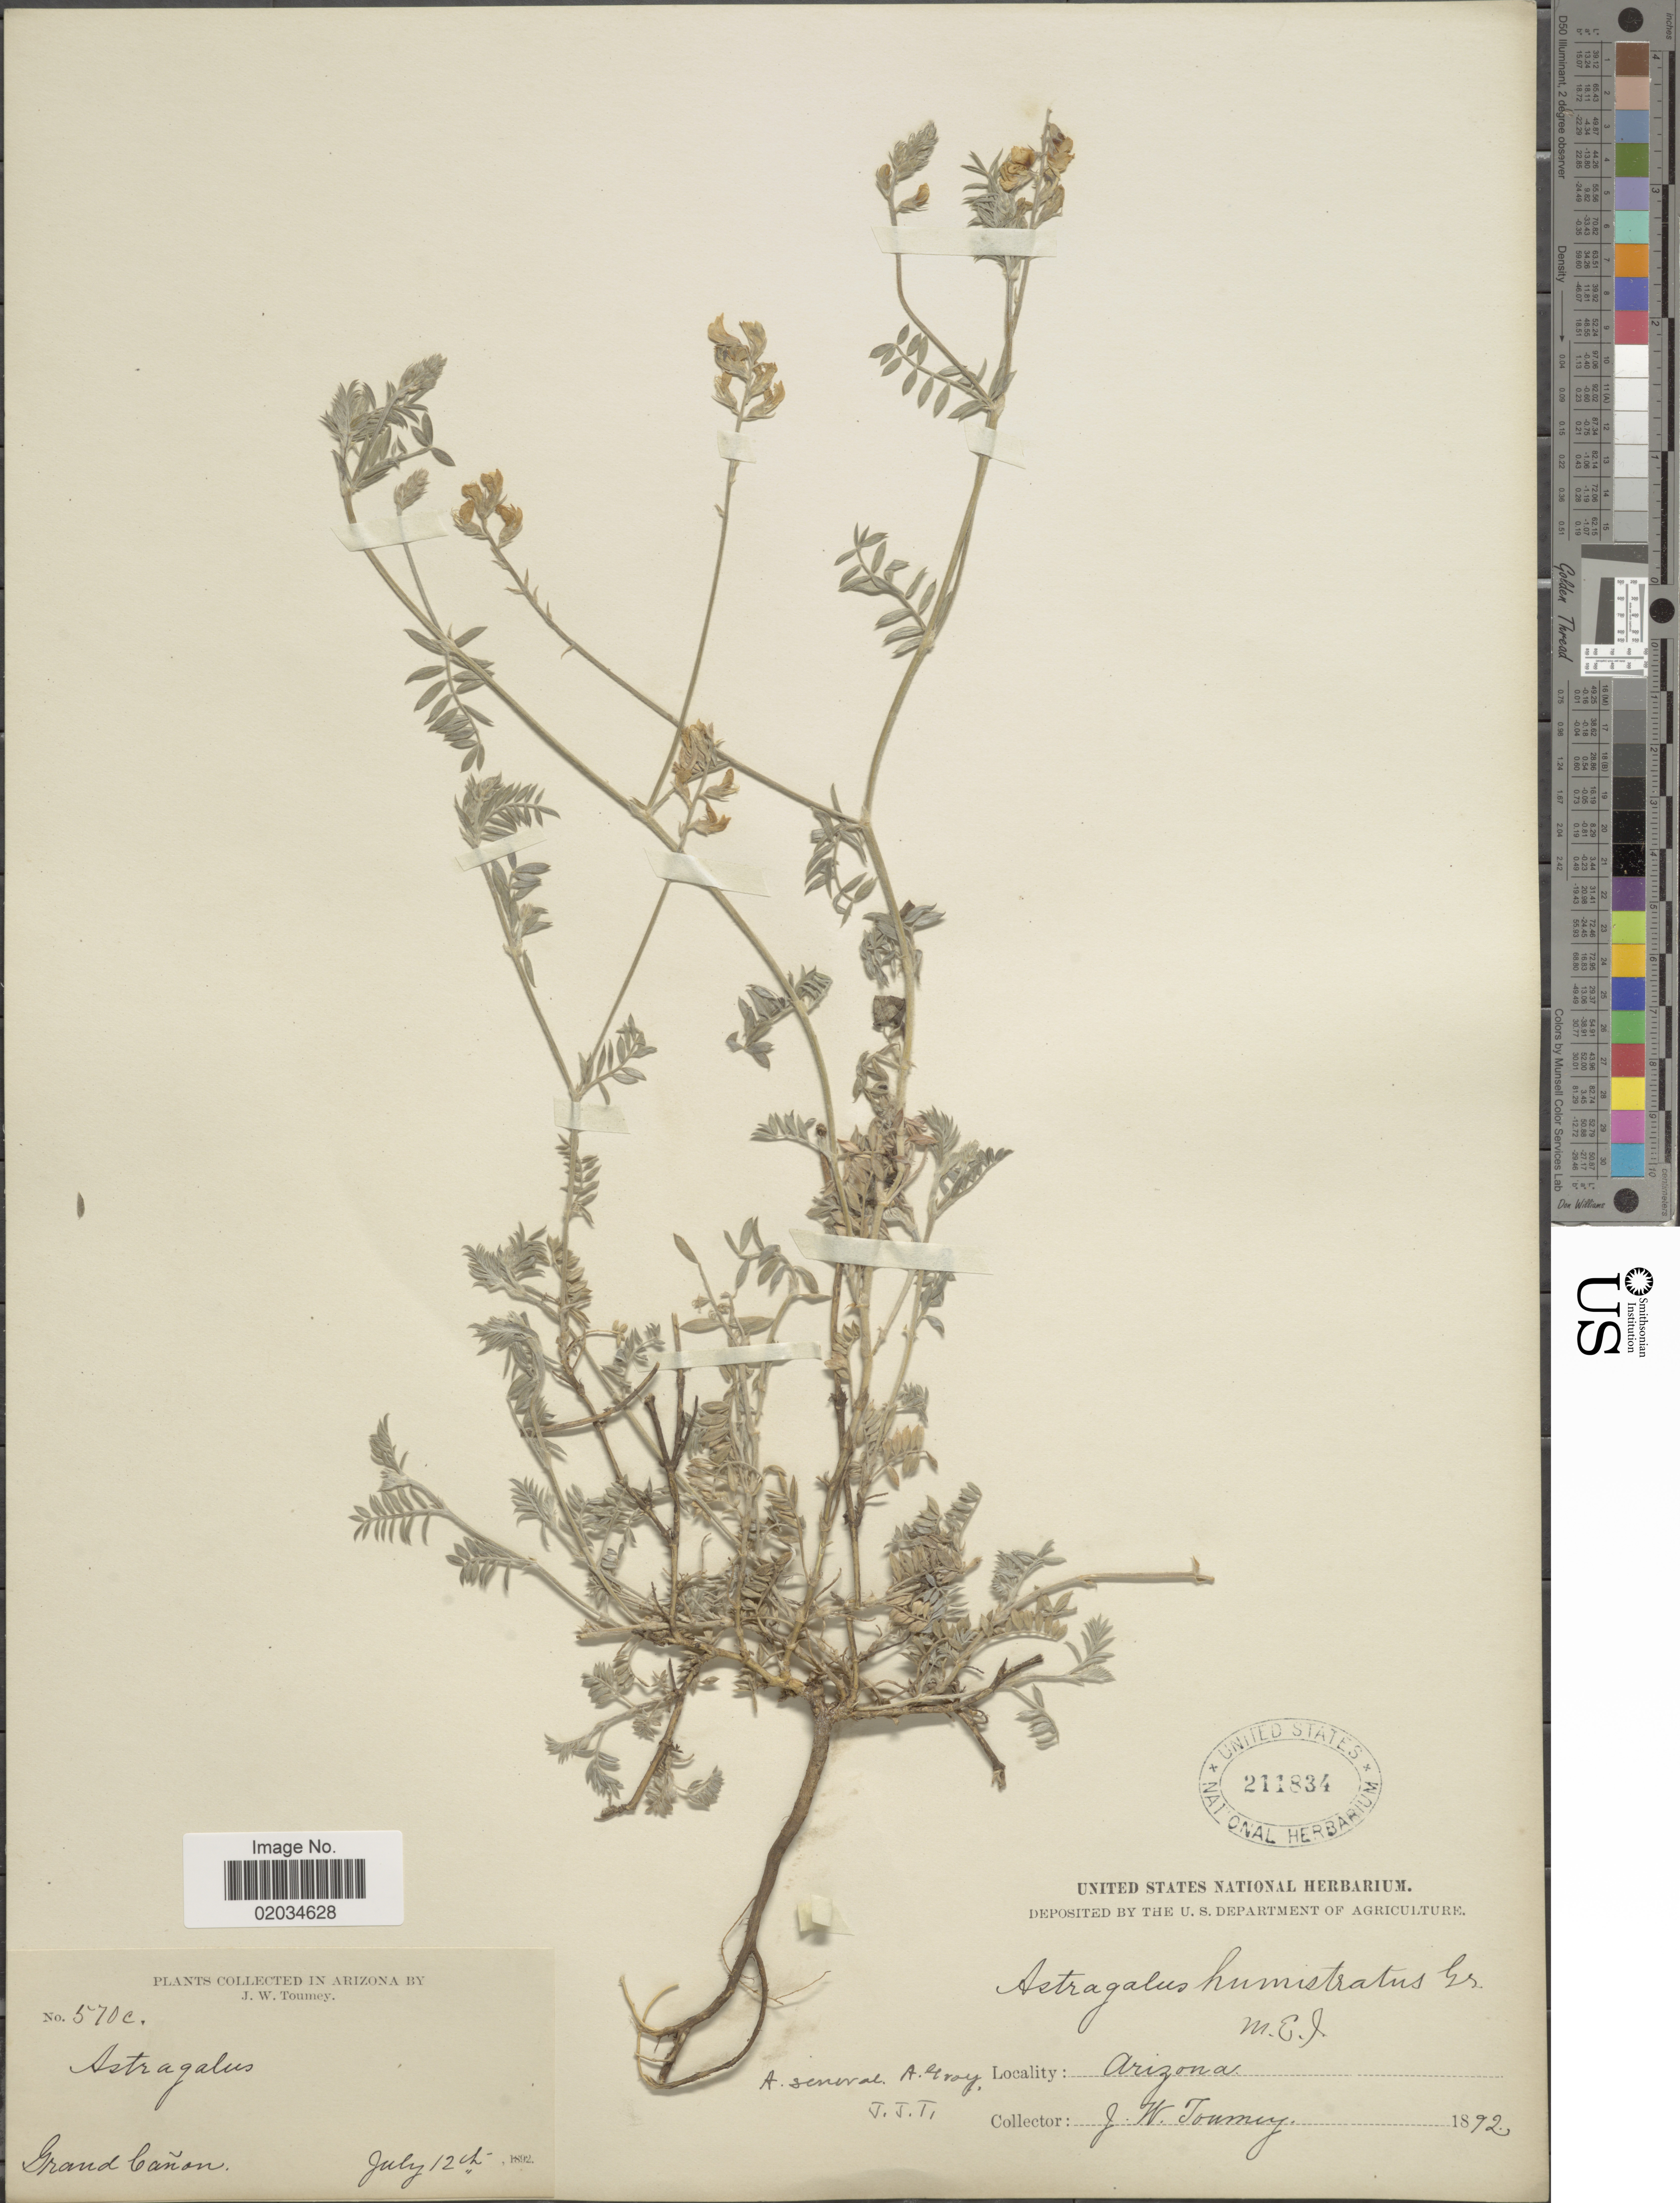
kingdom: Plantae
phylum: Tracheophyta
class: Magnoliopsida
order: Fabales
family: Fabaceae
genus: Astragalus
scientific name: Astragalus sonorae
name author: A. Gray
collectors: J. W. Toumey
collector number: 570c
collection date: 1892-07-12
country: United States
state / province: Arizona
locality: Grand Canon.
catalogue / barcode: US 211834